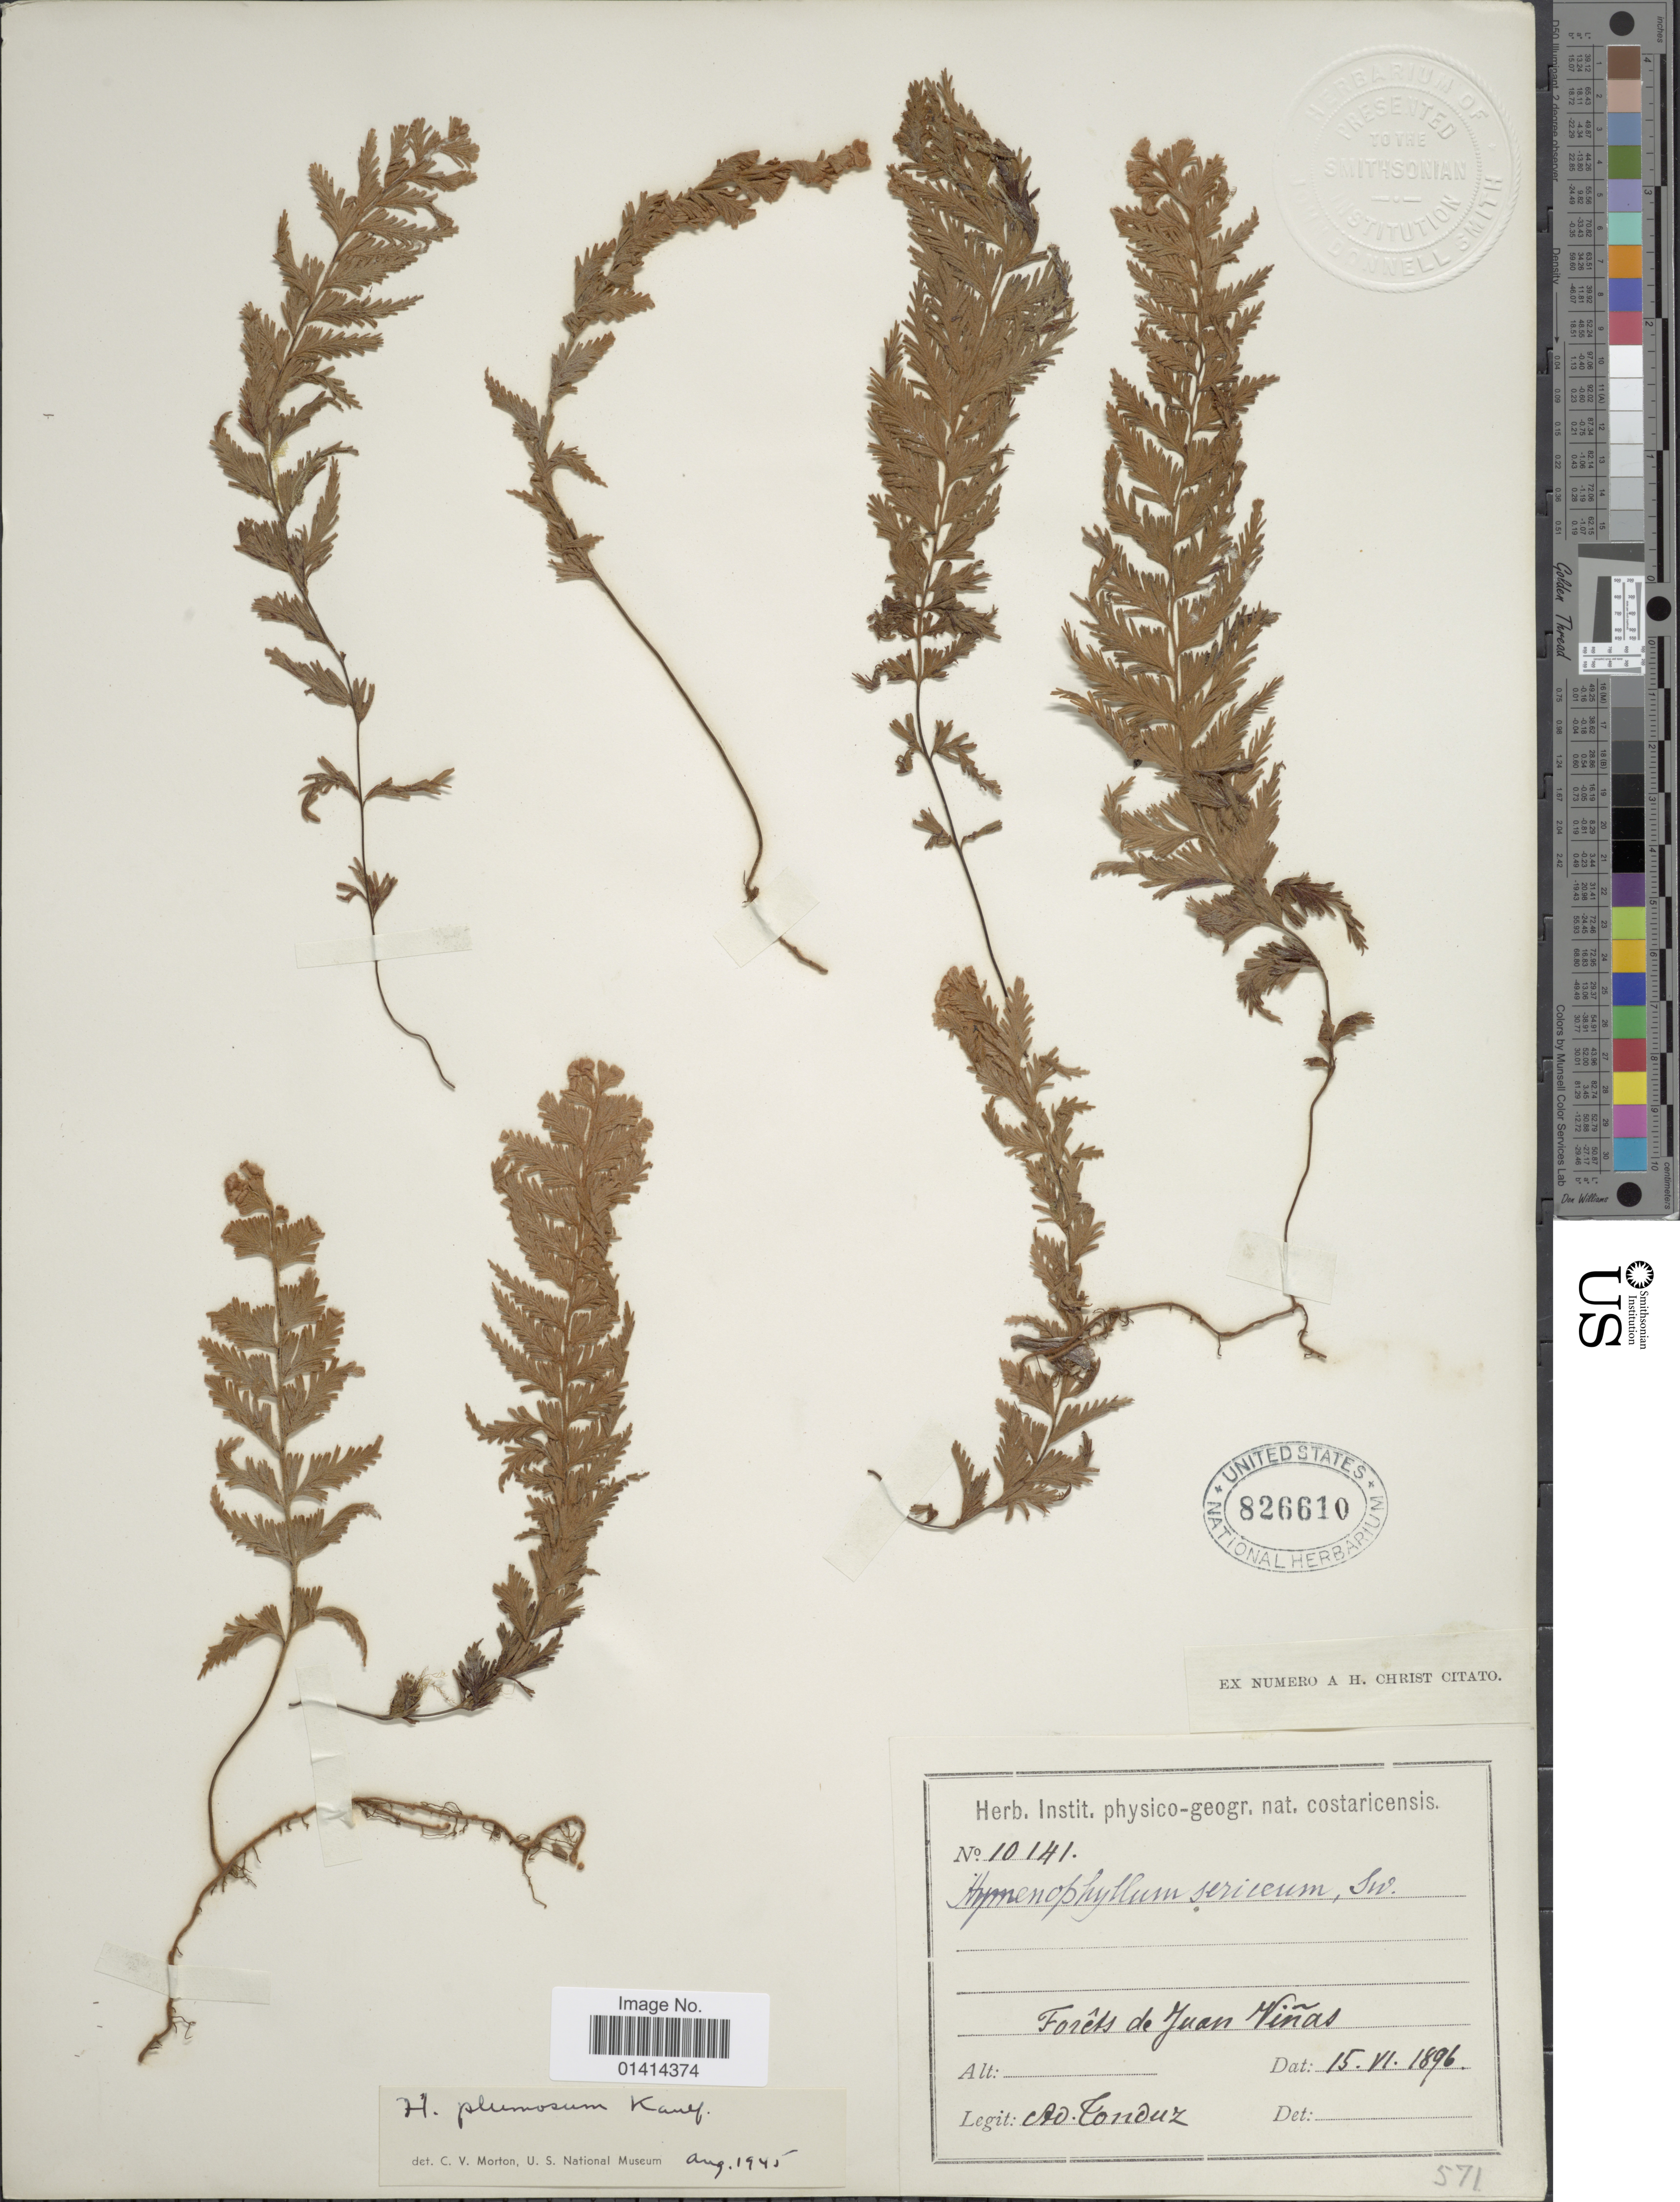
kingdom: Plantae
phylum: Tracheophyta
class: Polypodiopsida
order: Hymenophyllales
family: Hymenophyllaceae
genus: Hymenophyllum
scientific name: Hymenophyllum plumosum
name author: Kaulf.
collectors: A. Tonduz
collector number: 10141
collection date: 1896-06-15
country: Costa Rica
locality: Forêts de Juan Viñas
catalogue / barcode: US 826610